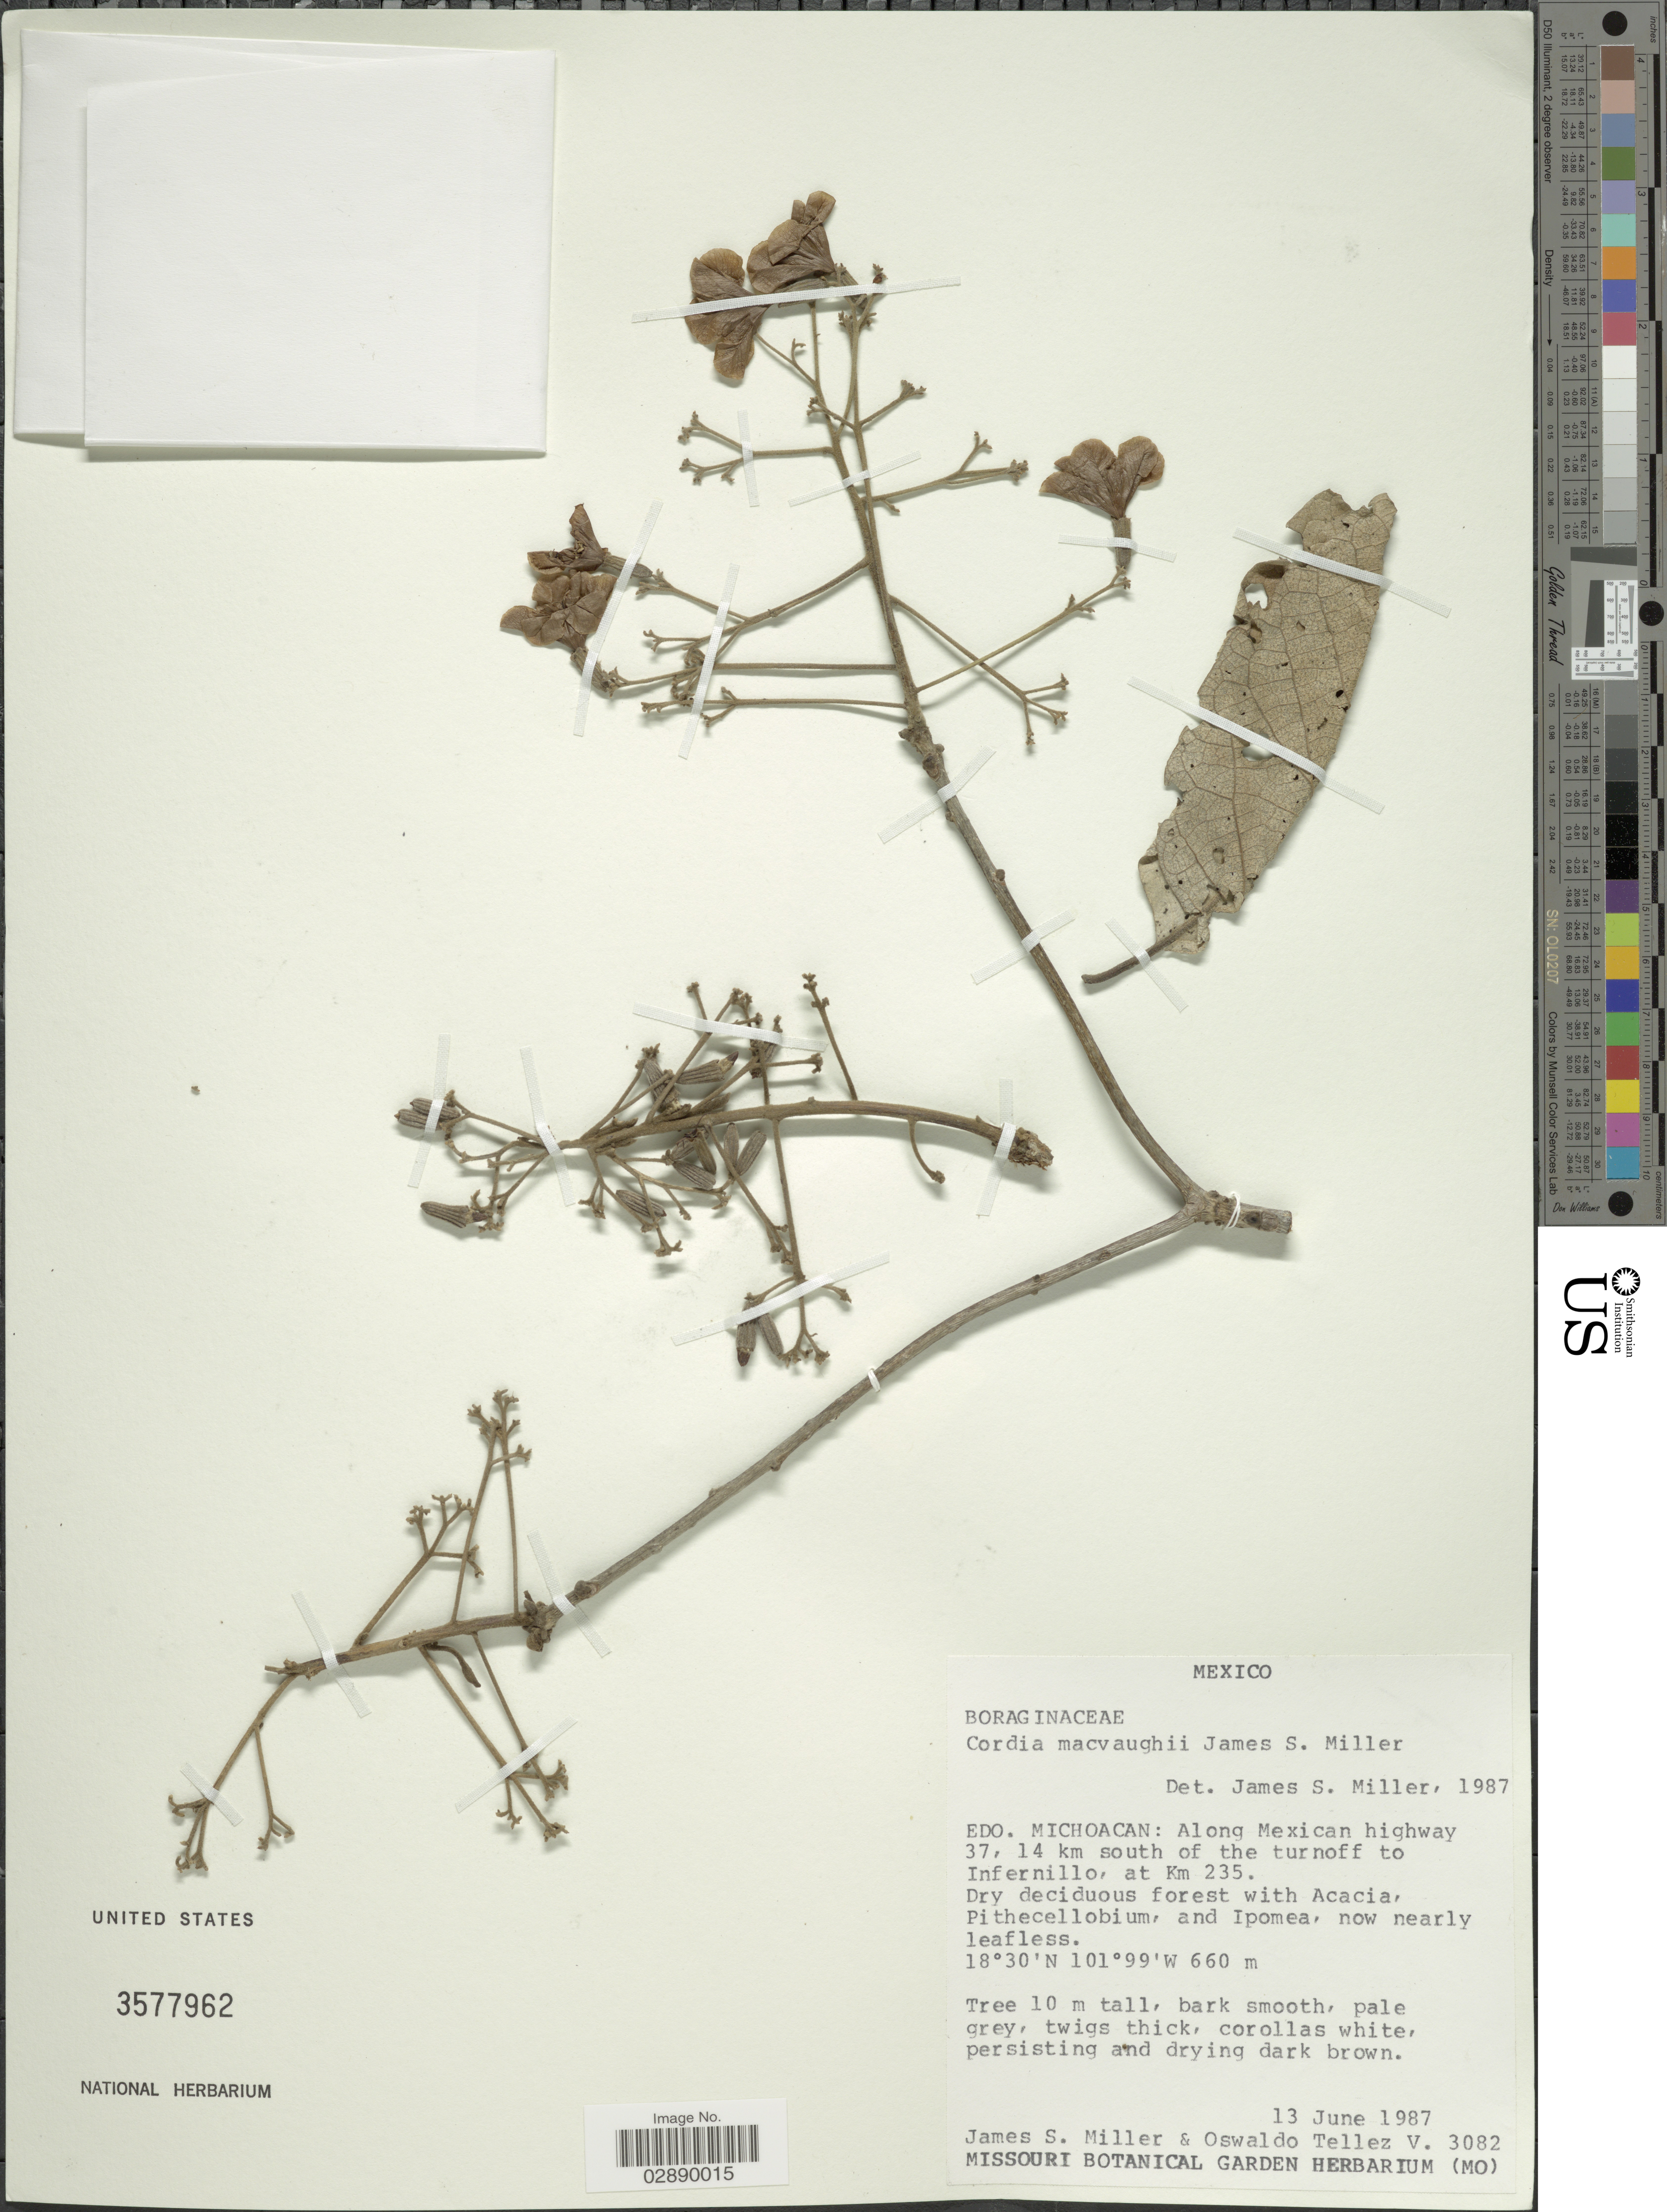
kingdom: Plantae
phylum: Tracheophyta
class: Magnoliopsida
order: Boraginales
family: Cordiaceae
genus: Cordia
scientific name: Cordia macvaughii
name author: J.S. Mill.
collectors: J. S. Miller & O. Téllez V.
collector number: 3082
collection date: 1987-06-13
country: Mexico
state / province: Michoacán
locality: Along Mexican highway 37, 14 km south of the turnoff to Infernillo, at Km 235.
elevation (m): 660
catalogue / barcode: US 3577962